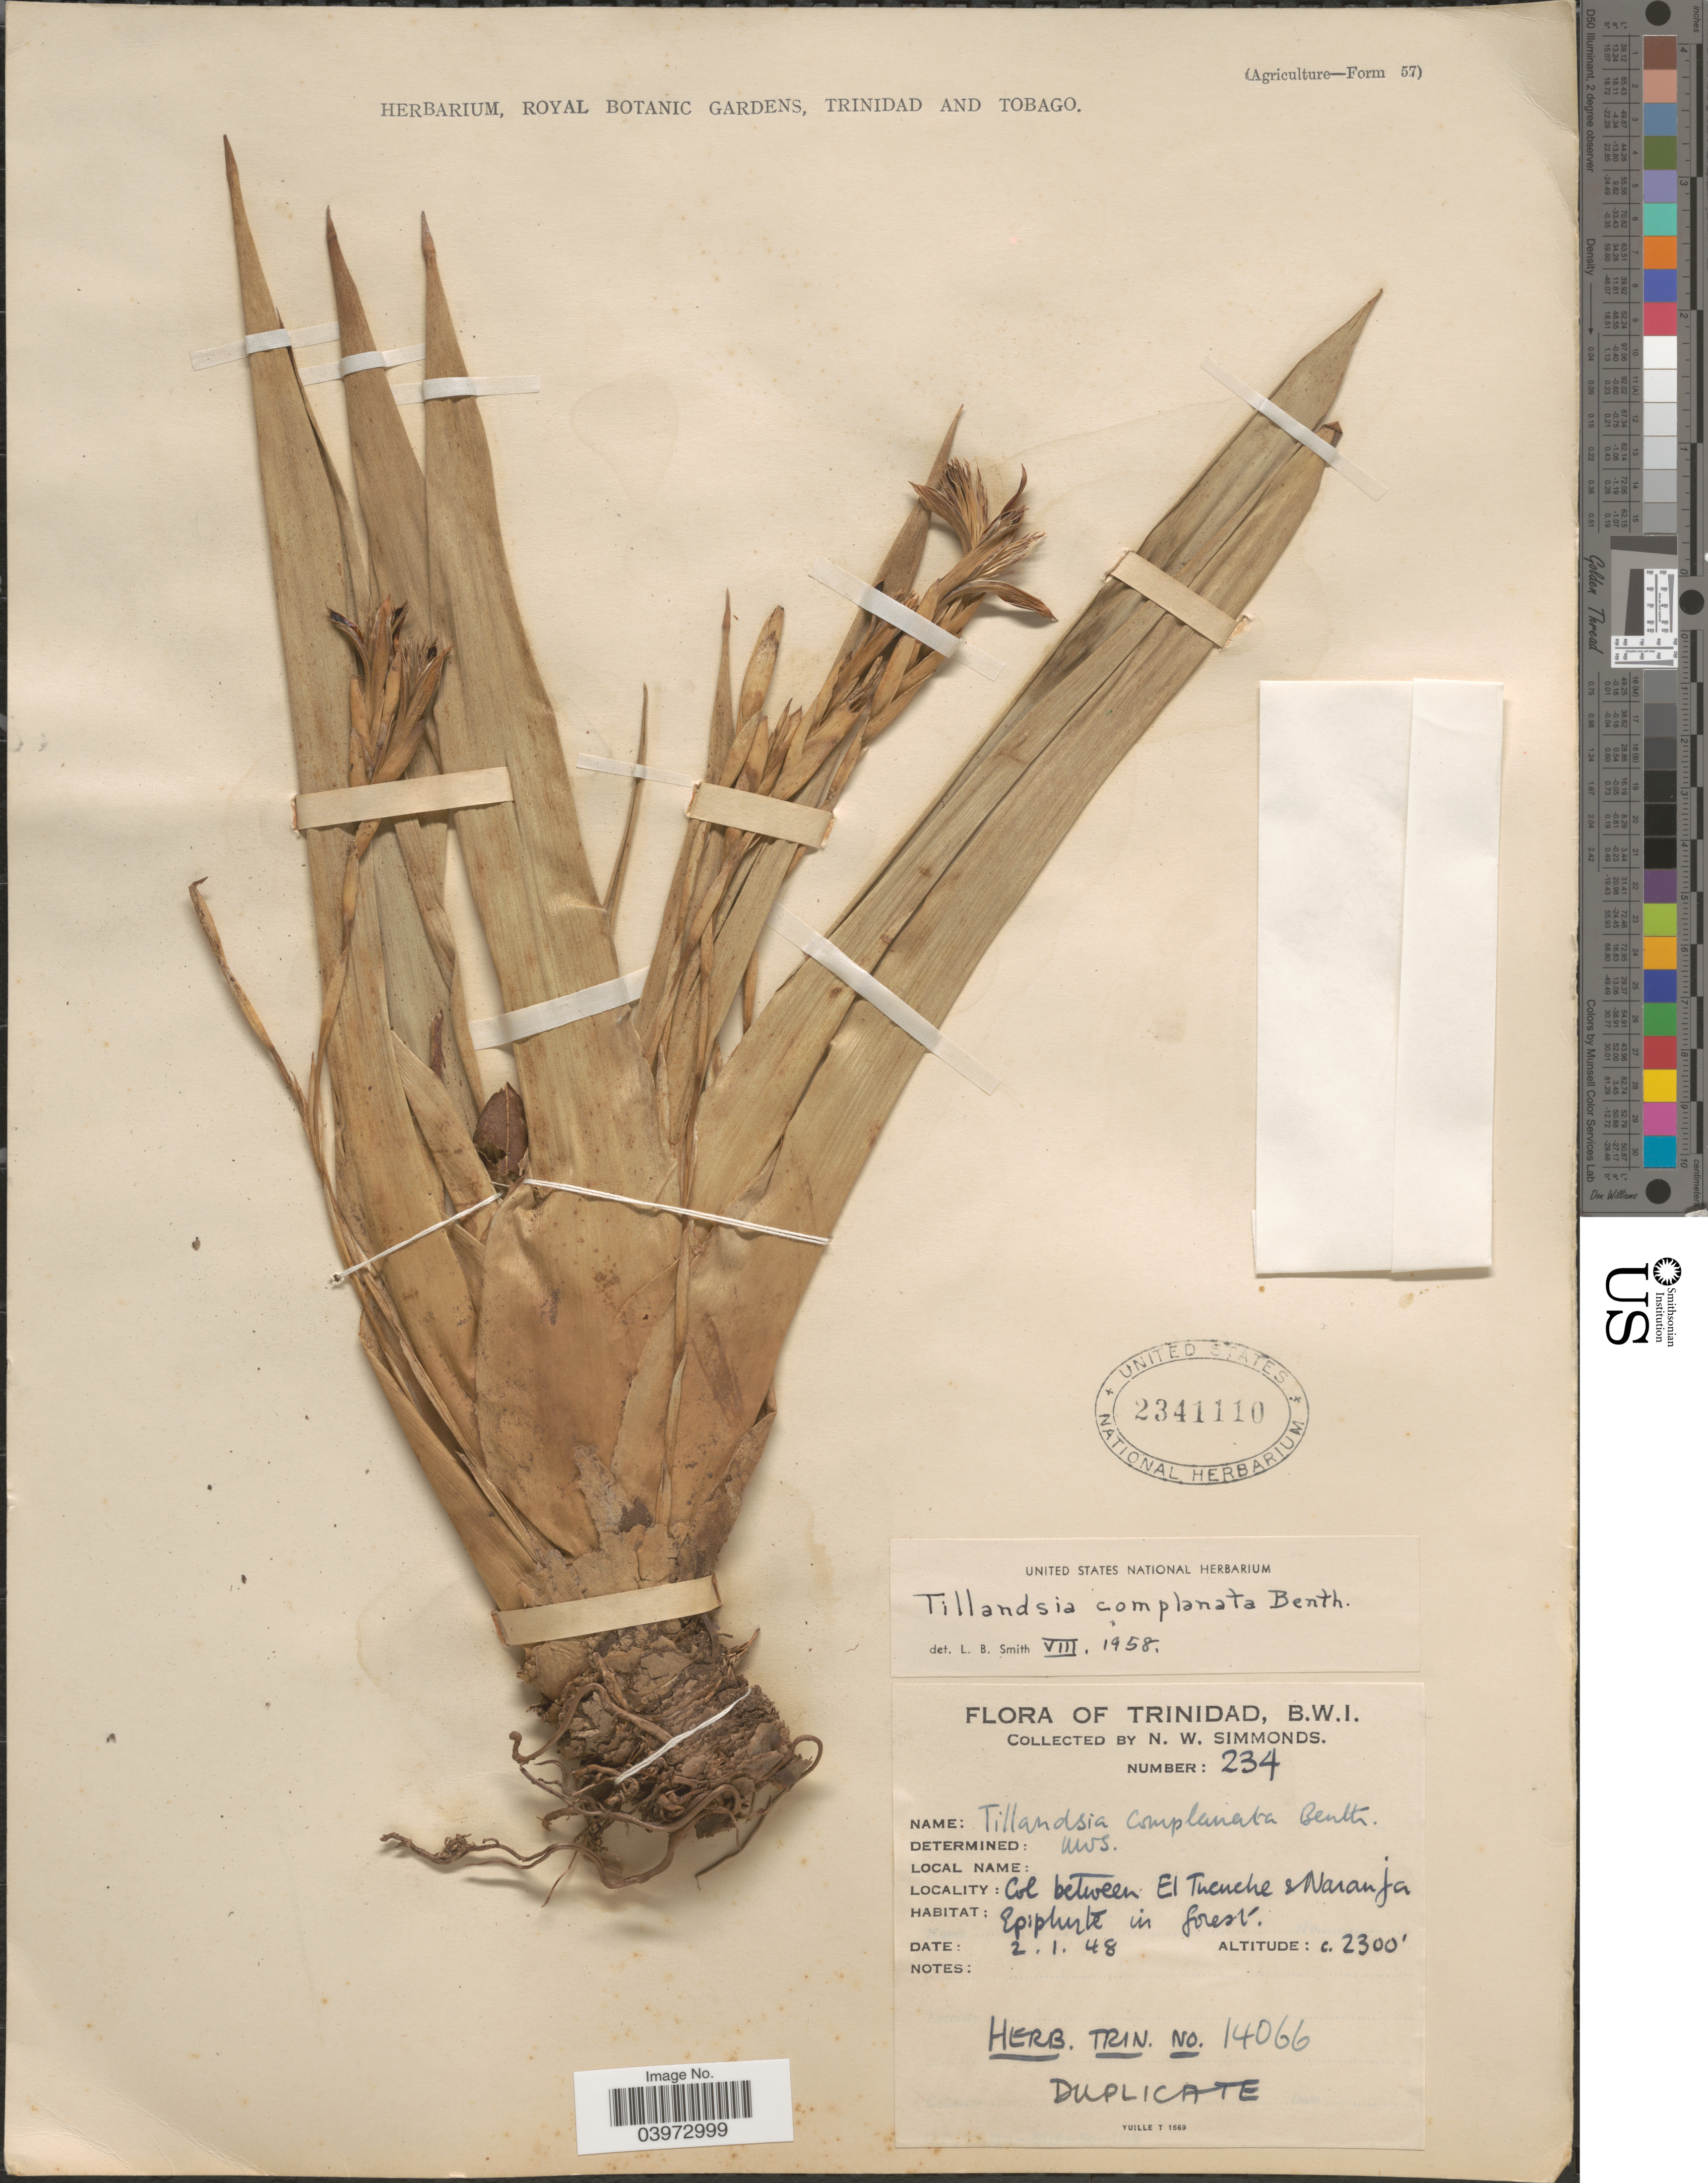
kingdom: Plantae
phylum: Tracheophyta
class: Liliopsida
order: Poales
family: Bromeliaceae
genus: Tillandsia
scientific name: Tillandsia complanata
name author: Benth.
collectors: N. W. Simmonds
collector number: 234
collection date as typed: Transcribed d/m/y: 2/1/48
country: Trinidad and Tobago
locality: Trinidad, B.W.I. Col between. El Tucuche & Naranja.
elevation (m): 701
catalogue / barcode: US 2341110